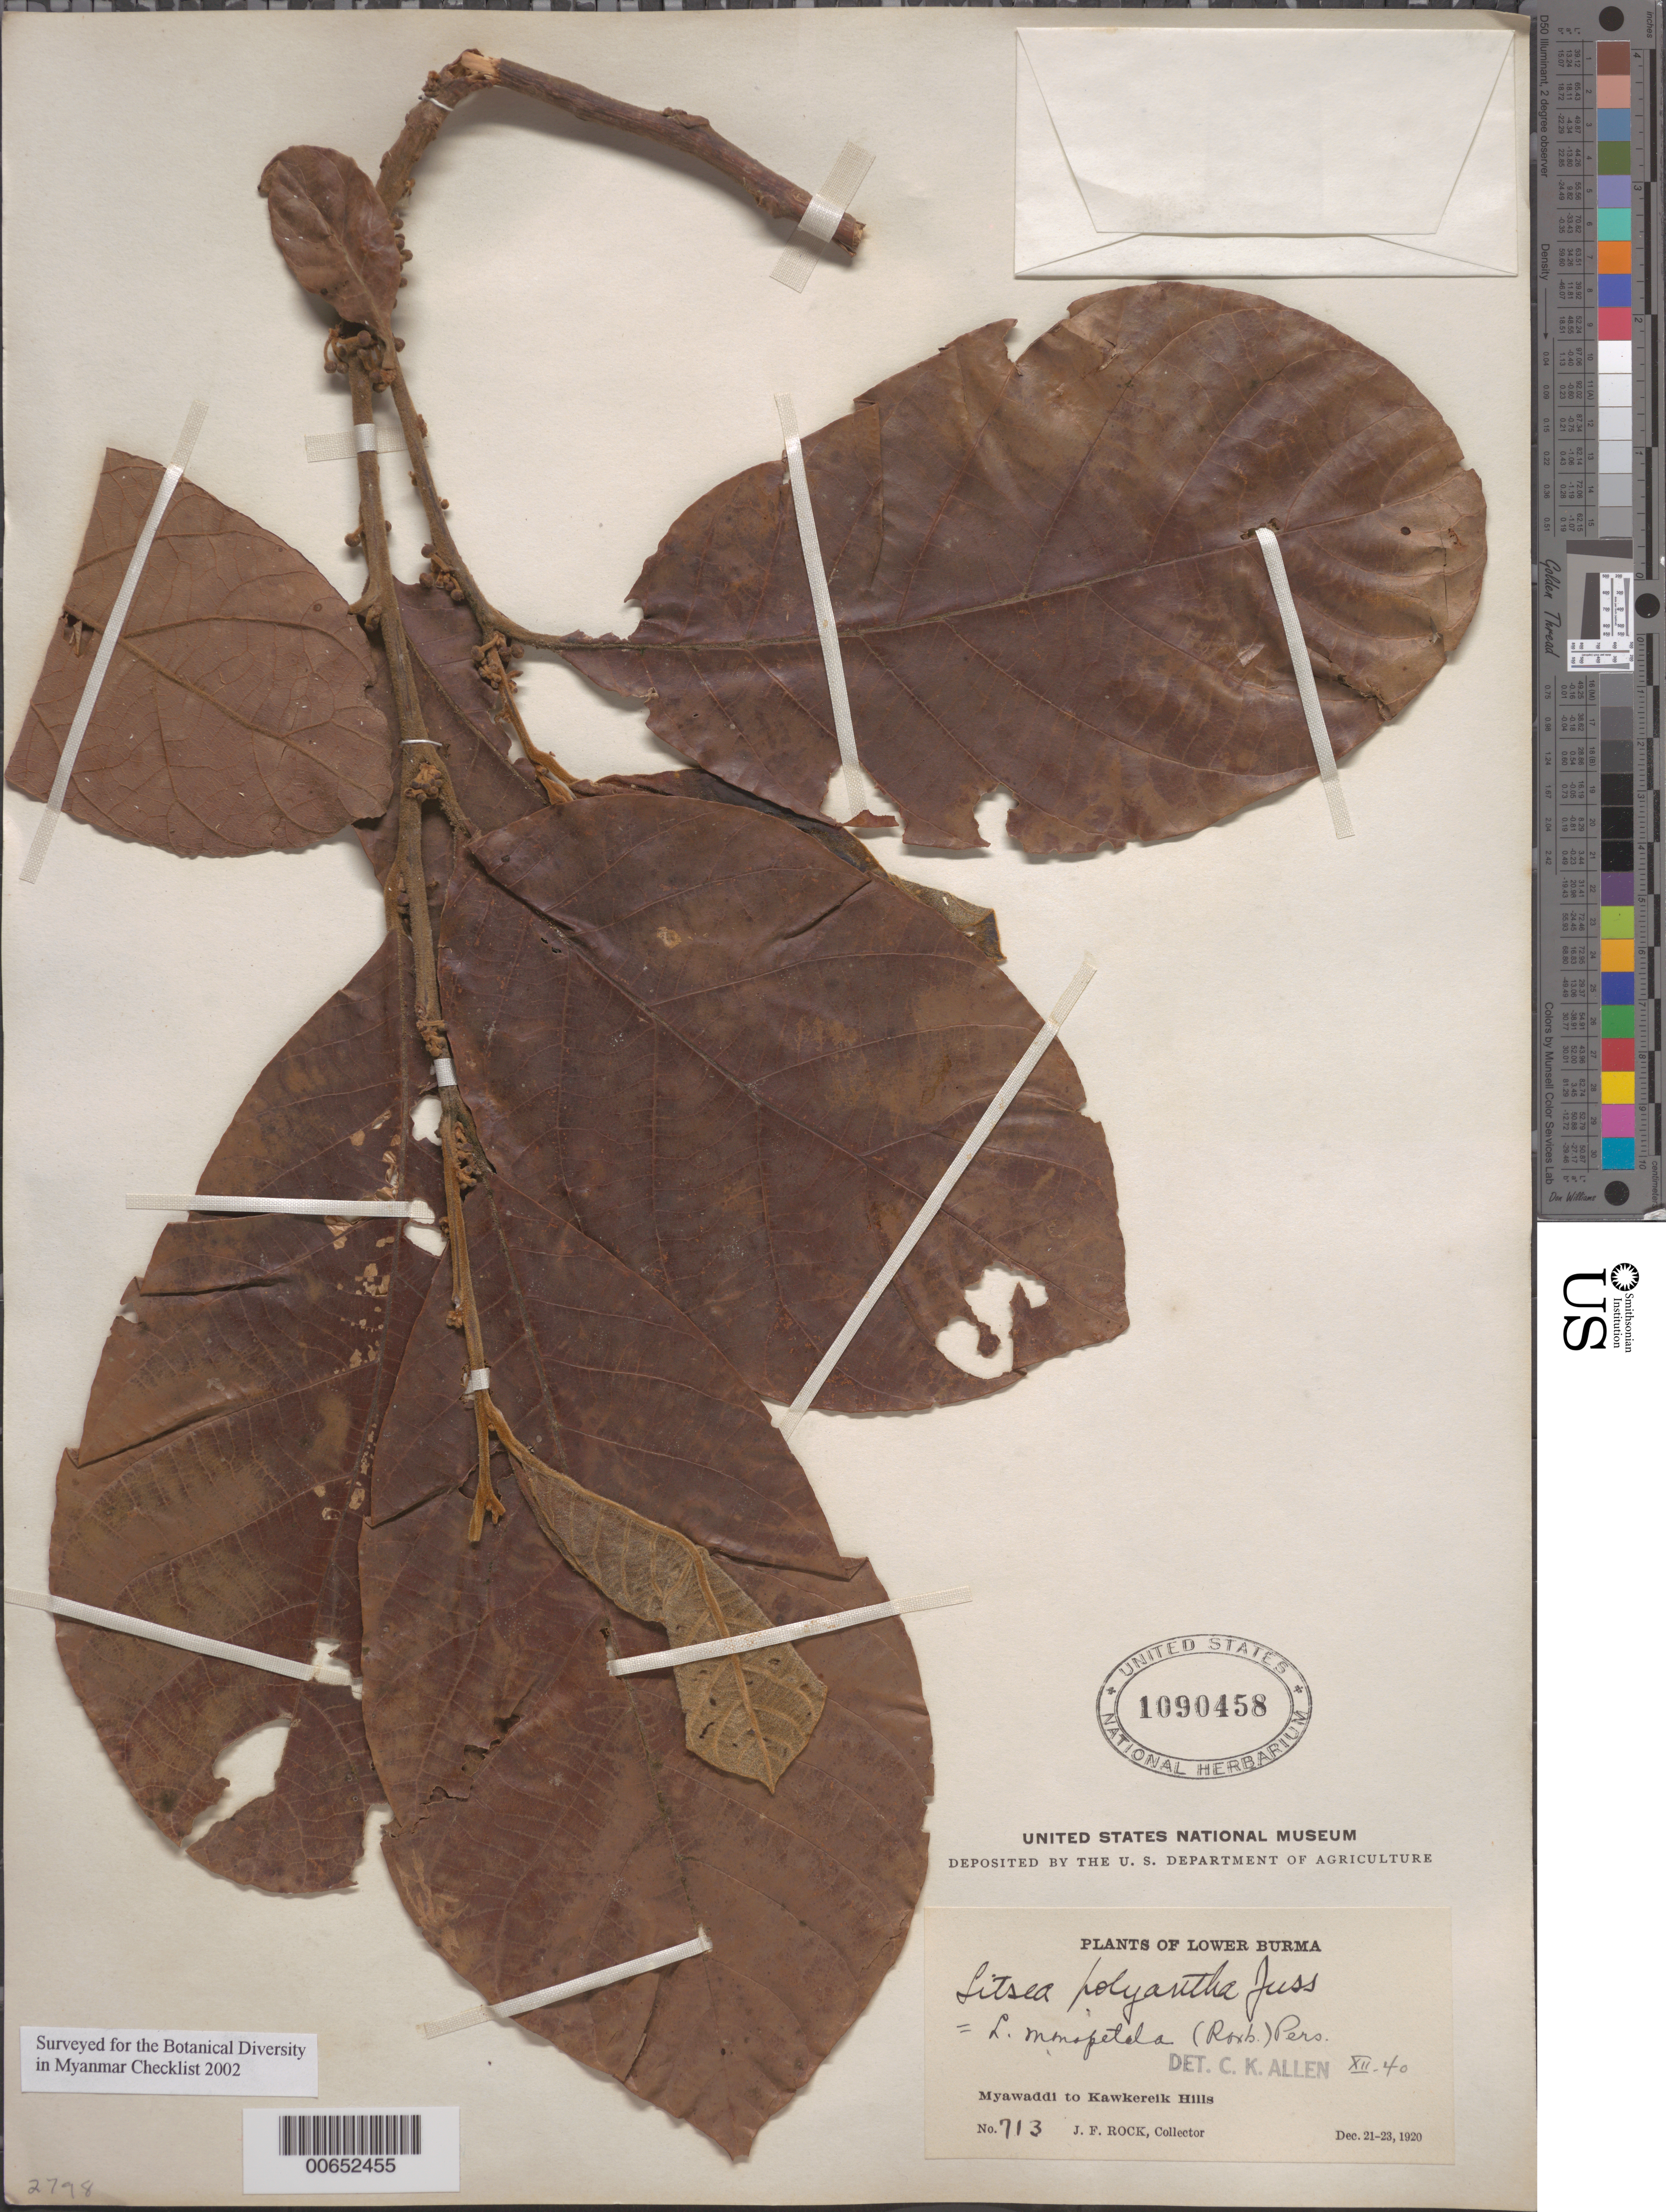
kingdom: Plantae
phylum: Tracheophyta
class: Magnoliopsida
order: Laurales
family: Lauraceae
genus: Litsea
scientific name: Litsea polyantha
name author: Juss.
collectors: J. F. Rock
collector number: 713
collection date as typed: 21 Dec 1920 to 23 Dec 1920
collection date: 1920-12-21/1920-12-23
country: Myanmar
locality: Myawaddi to Kawkereik Hills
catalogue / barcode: US 1090458